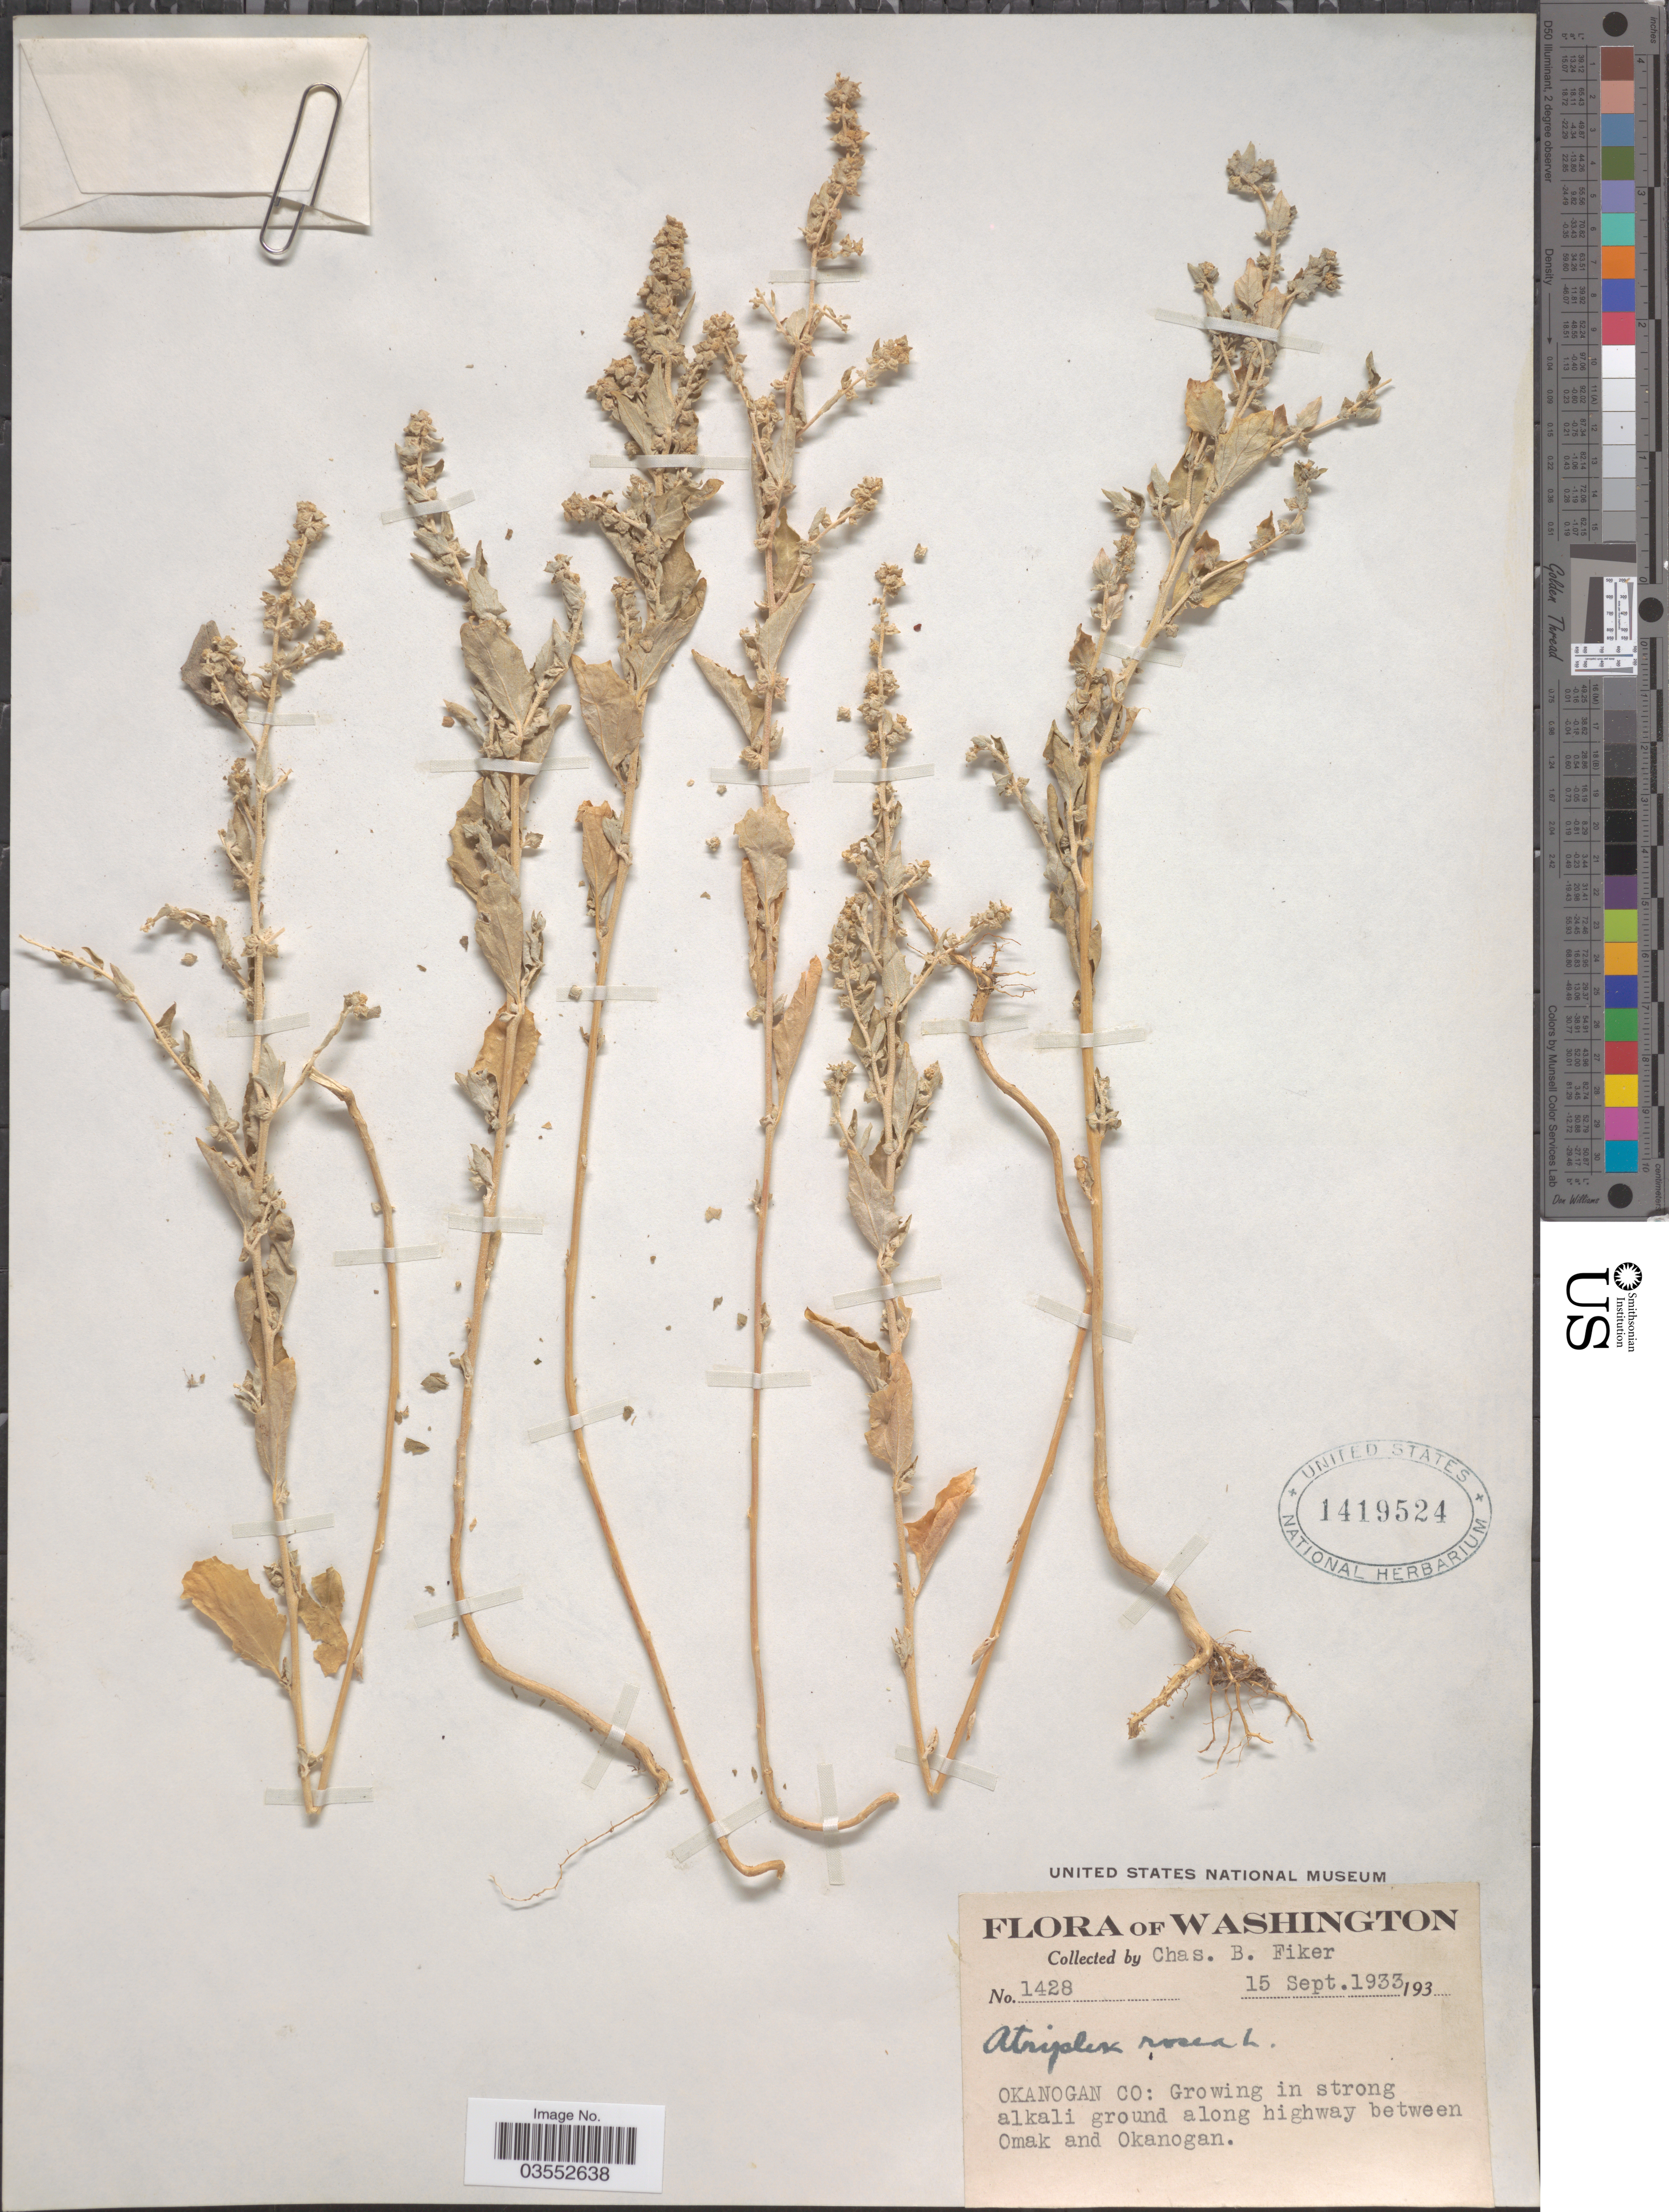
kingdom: Plantae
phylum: Tracheophyta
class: Magnoliopsida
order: Caryophyllales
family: Amaranthaceae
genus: Atriplex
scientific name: Atriplex rosea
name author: L.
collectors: C. Fiker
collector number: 1428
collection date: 1933-09-15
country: United States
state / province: Washington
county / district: Okanogan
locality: Okanogan Co: along highway between Omak and Okanogan.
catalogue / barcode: US 1419524